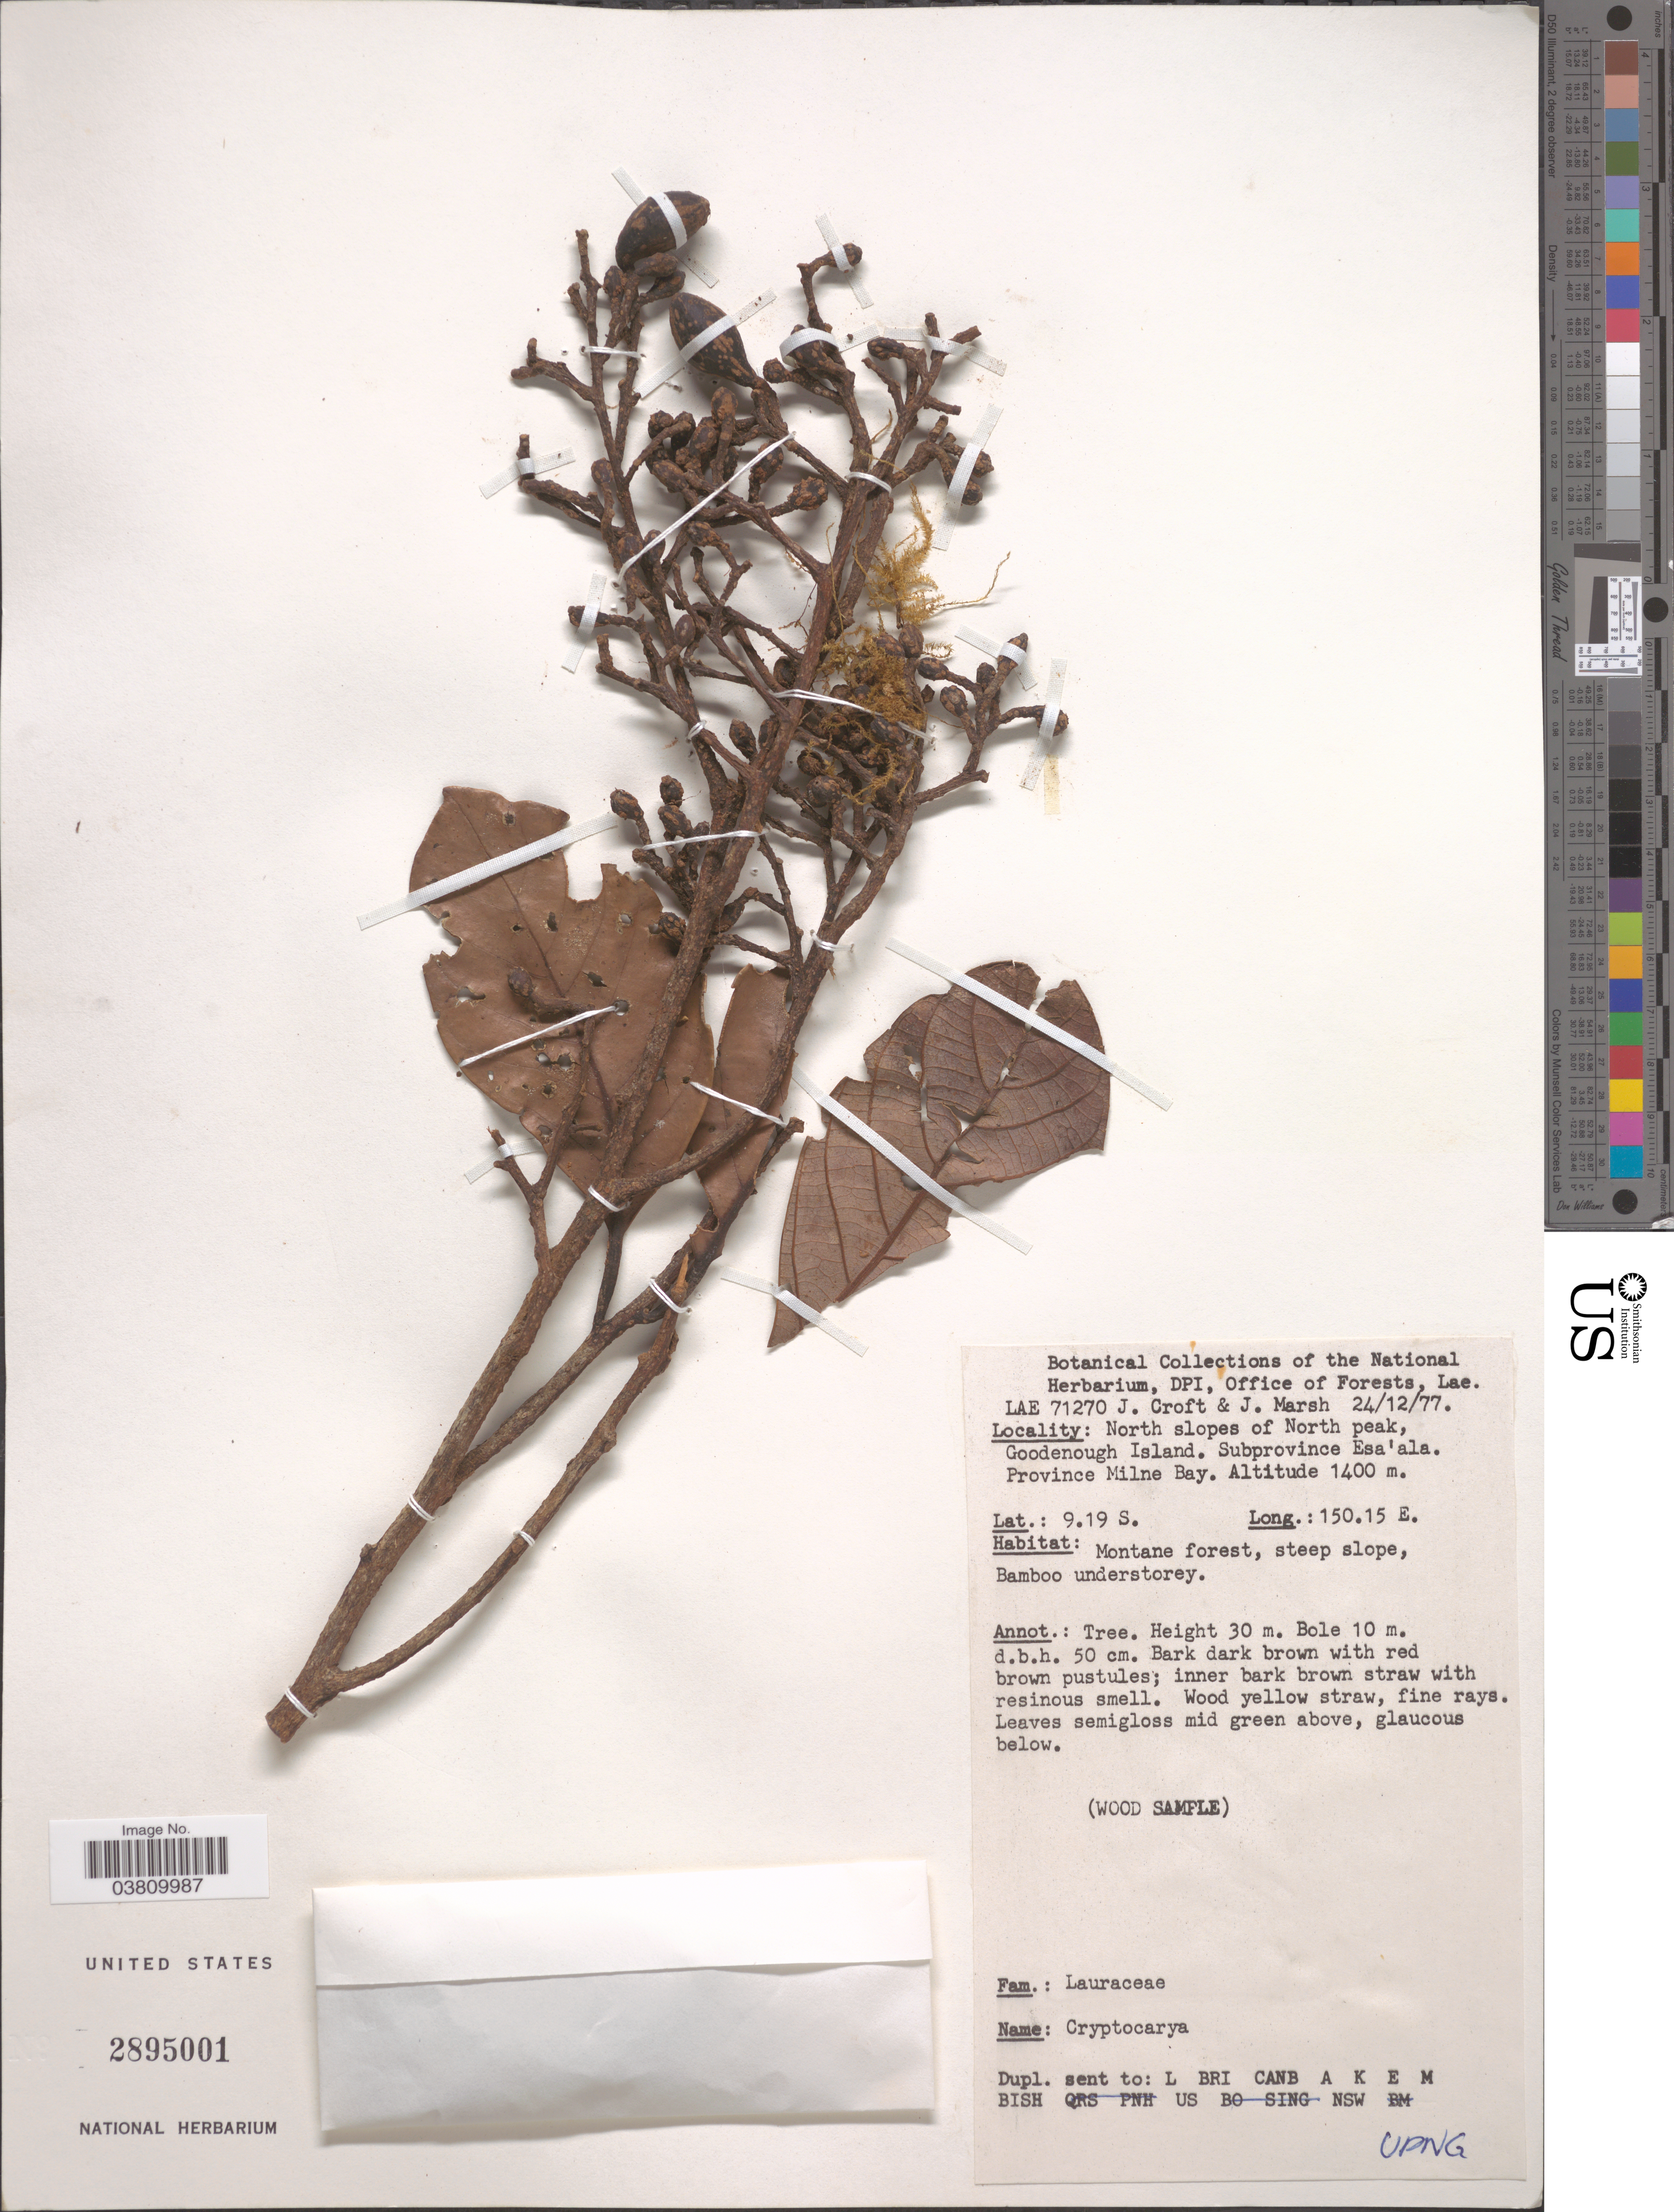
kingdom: Plantae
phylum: Tracheophyta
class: Magnoliopsida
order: Laurales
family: Lauraceae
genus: Cryptocarya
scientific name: Cryptocarya sp.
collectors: J. Croft & J. Marsh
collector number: LAE71270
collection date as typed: Transcribed d/m/y: 24/12/77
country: Papua New Guinea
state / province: Milne Bay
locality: North slopes of North peak, Goodenough Island. Subprovince Esa'ala.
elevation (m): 1400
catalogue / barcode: US 2895001